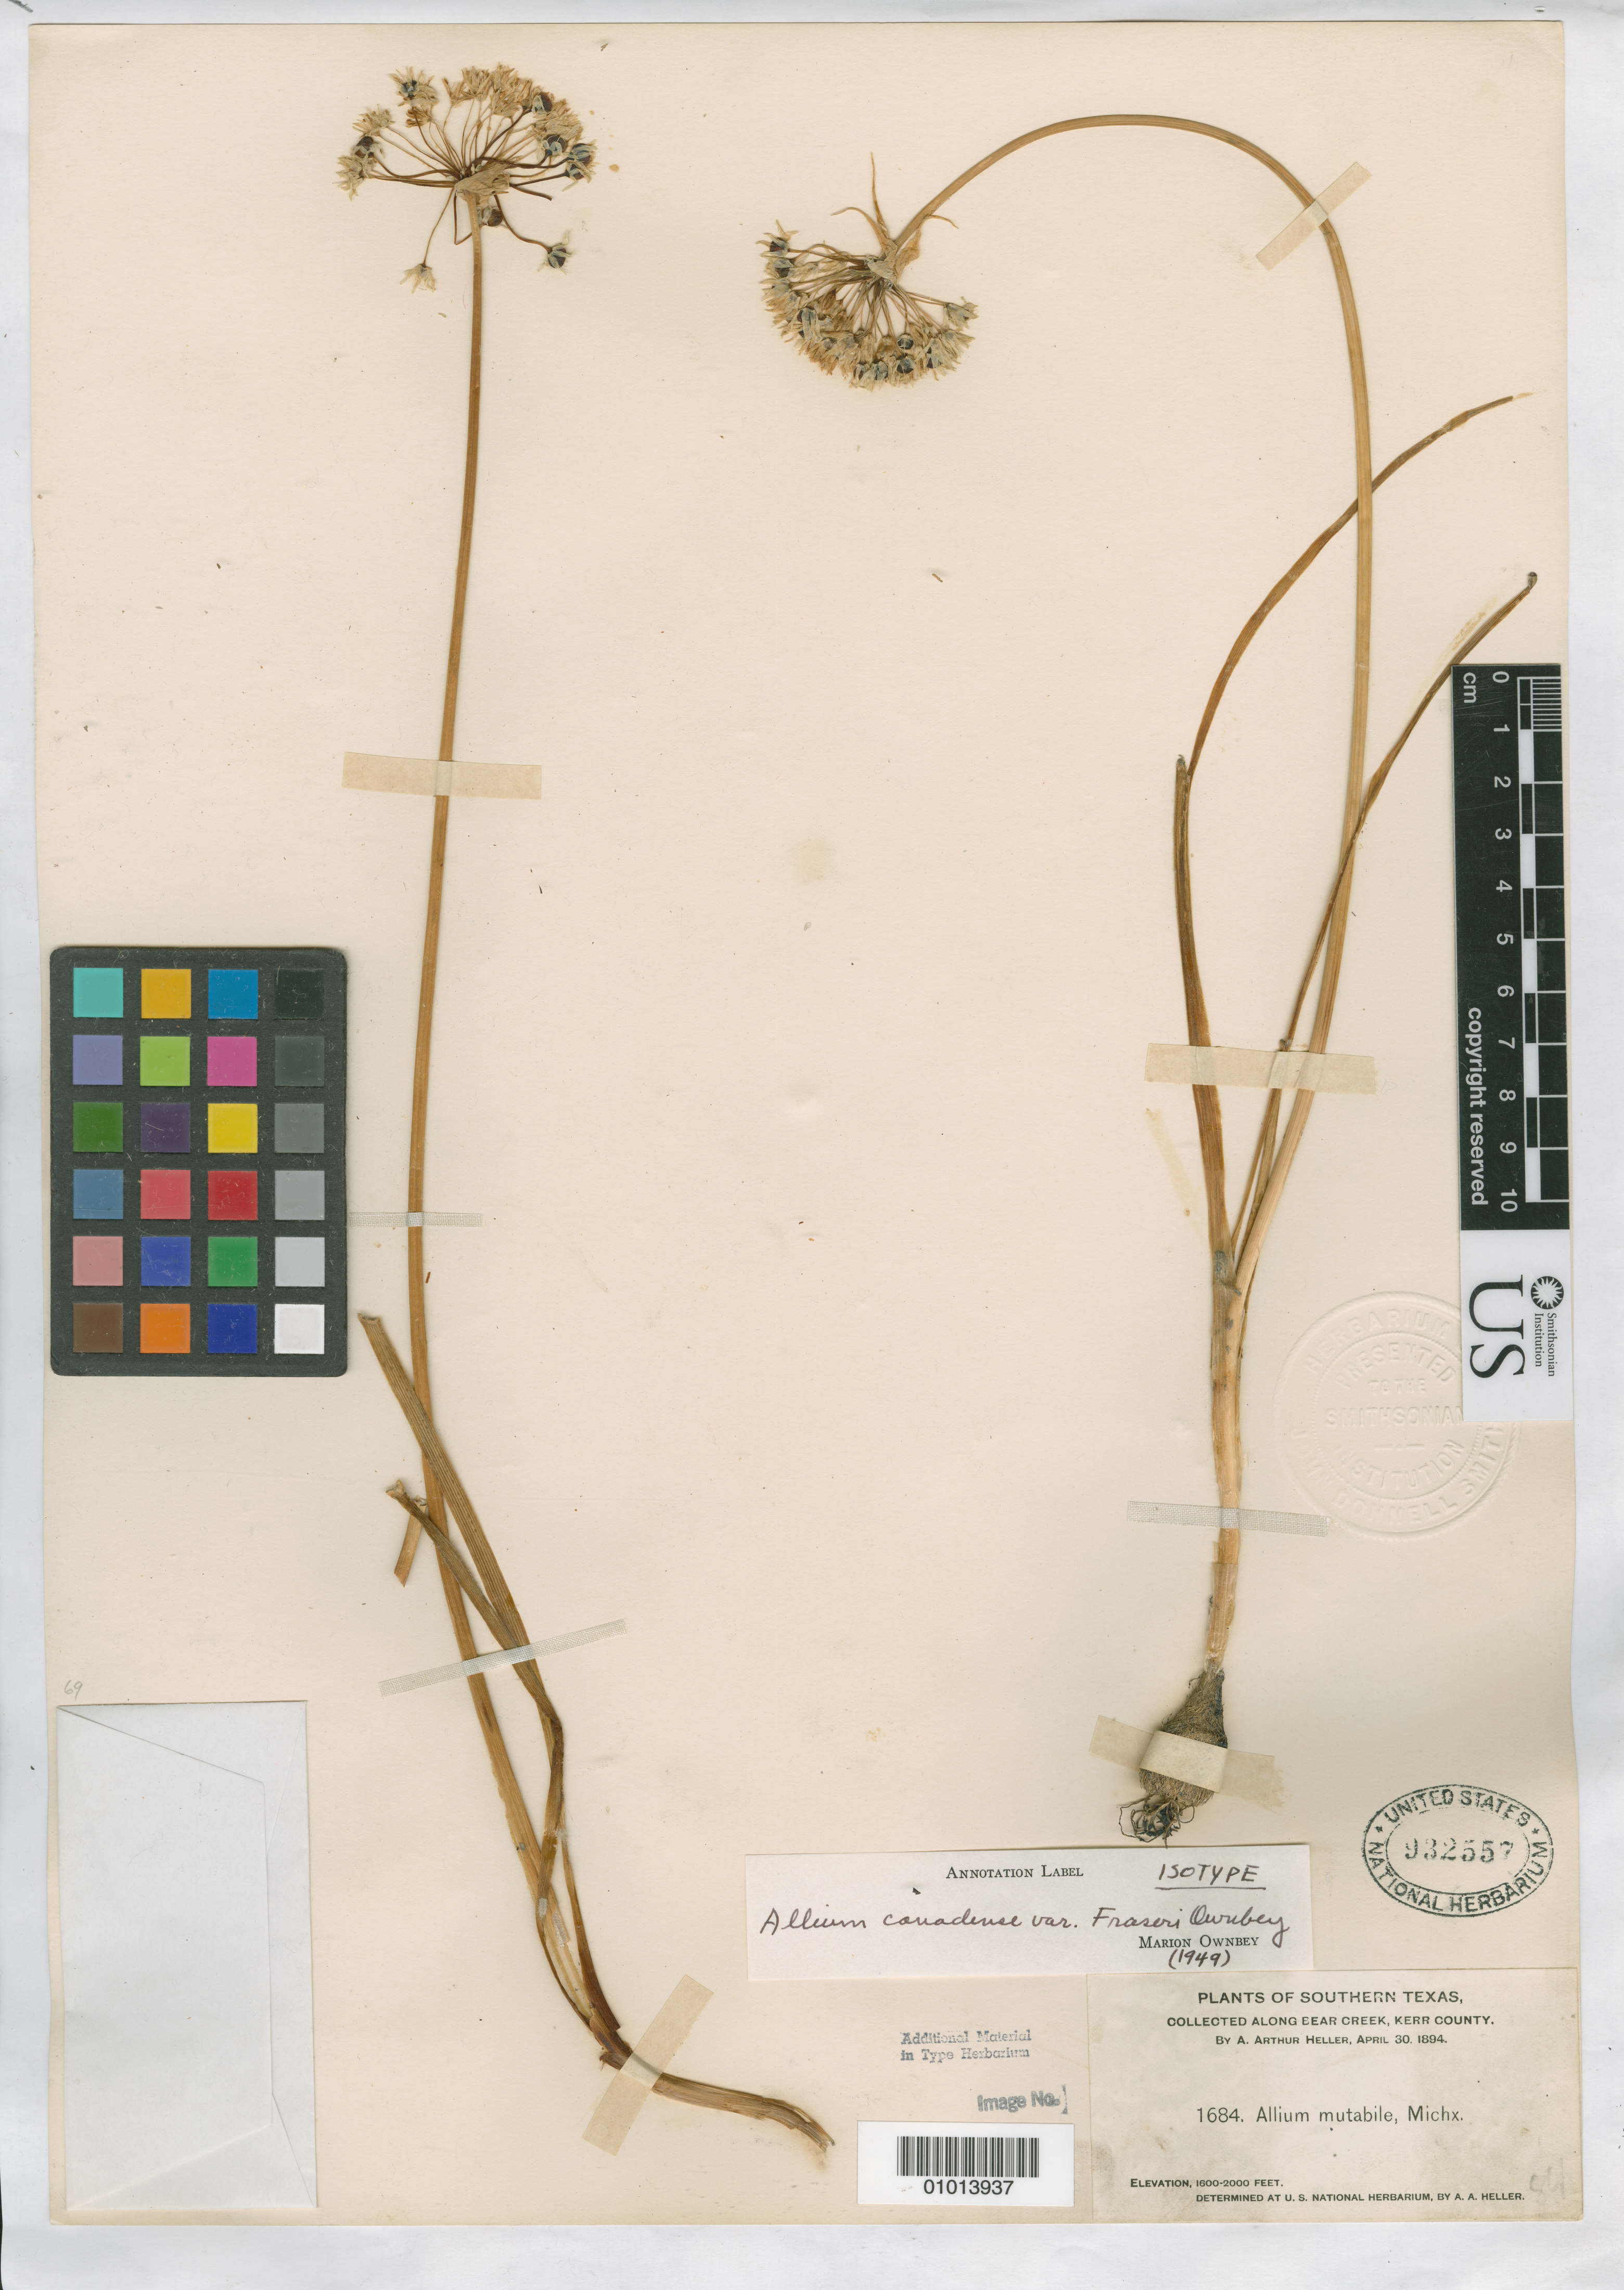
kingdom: Plantae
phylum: Tracheophyta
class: Liliopsida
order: Asparagales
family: Amaryllidaceae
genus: Allium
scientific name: Allium canadense var. fraseri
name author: Ownbey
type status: Isotype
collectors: A. A. Heller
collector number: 1684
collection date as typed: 30 Apr 1894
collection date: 1894-04-30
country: United States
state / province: Texas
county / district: Kerr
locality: Bear Creek.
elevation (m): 488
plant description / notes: Specimen ex John Donnell Smith herbarium.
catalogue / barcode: US 932557